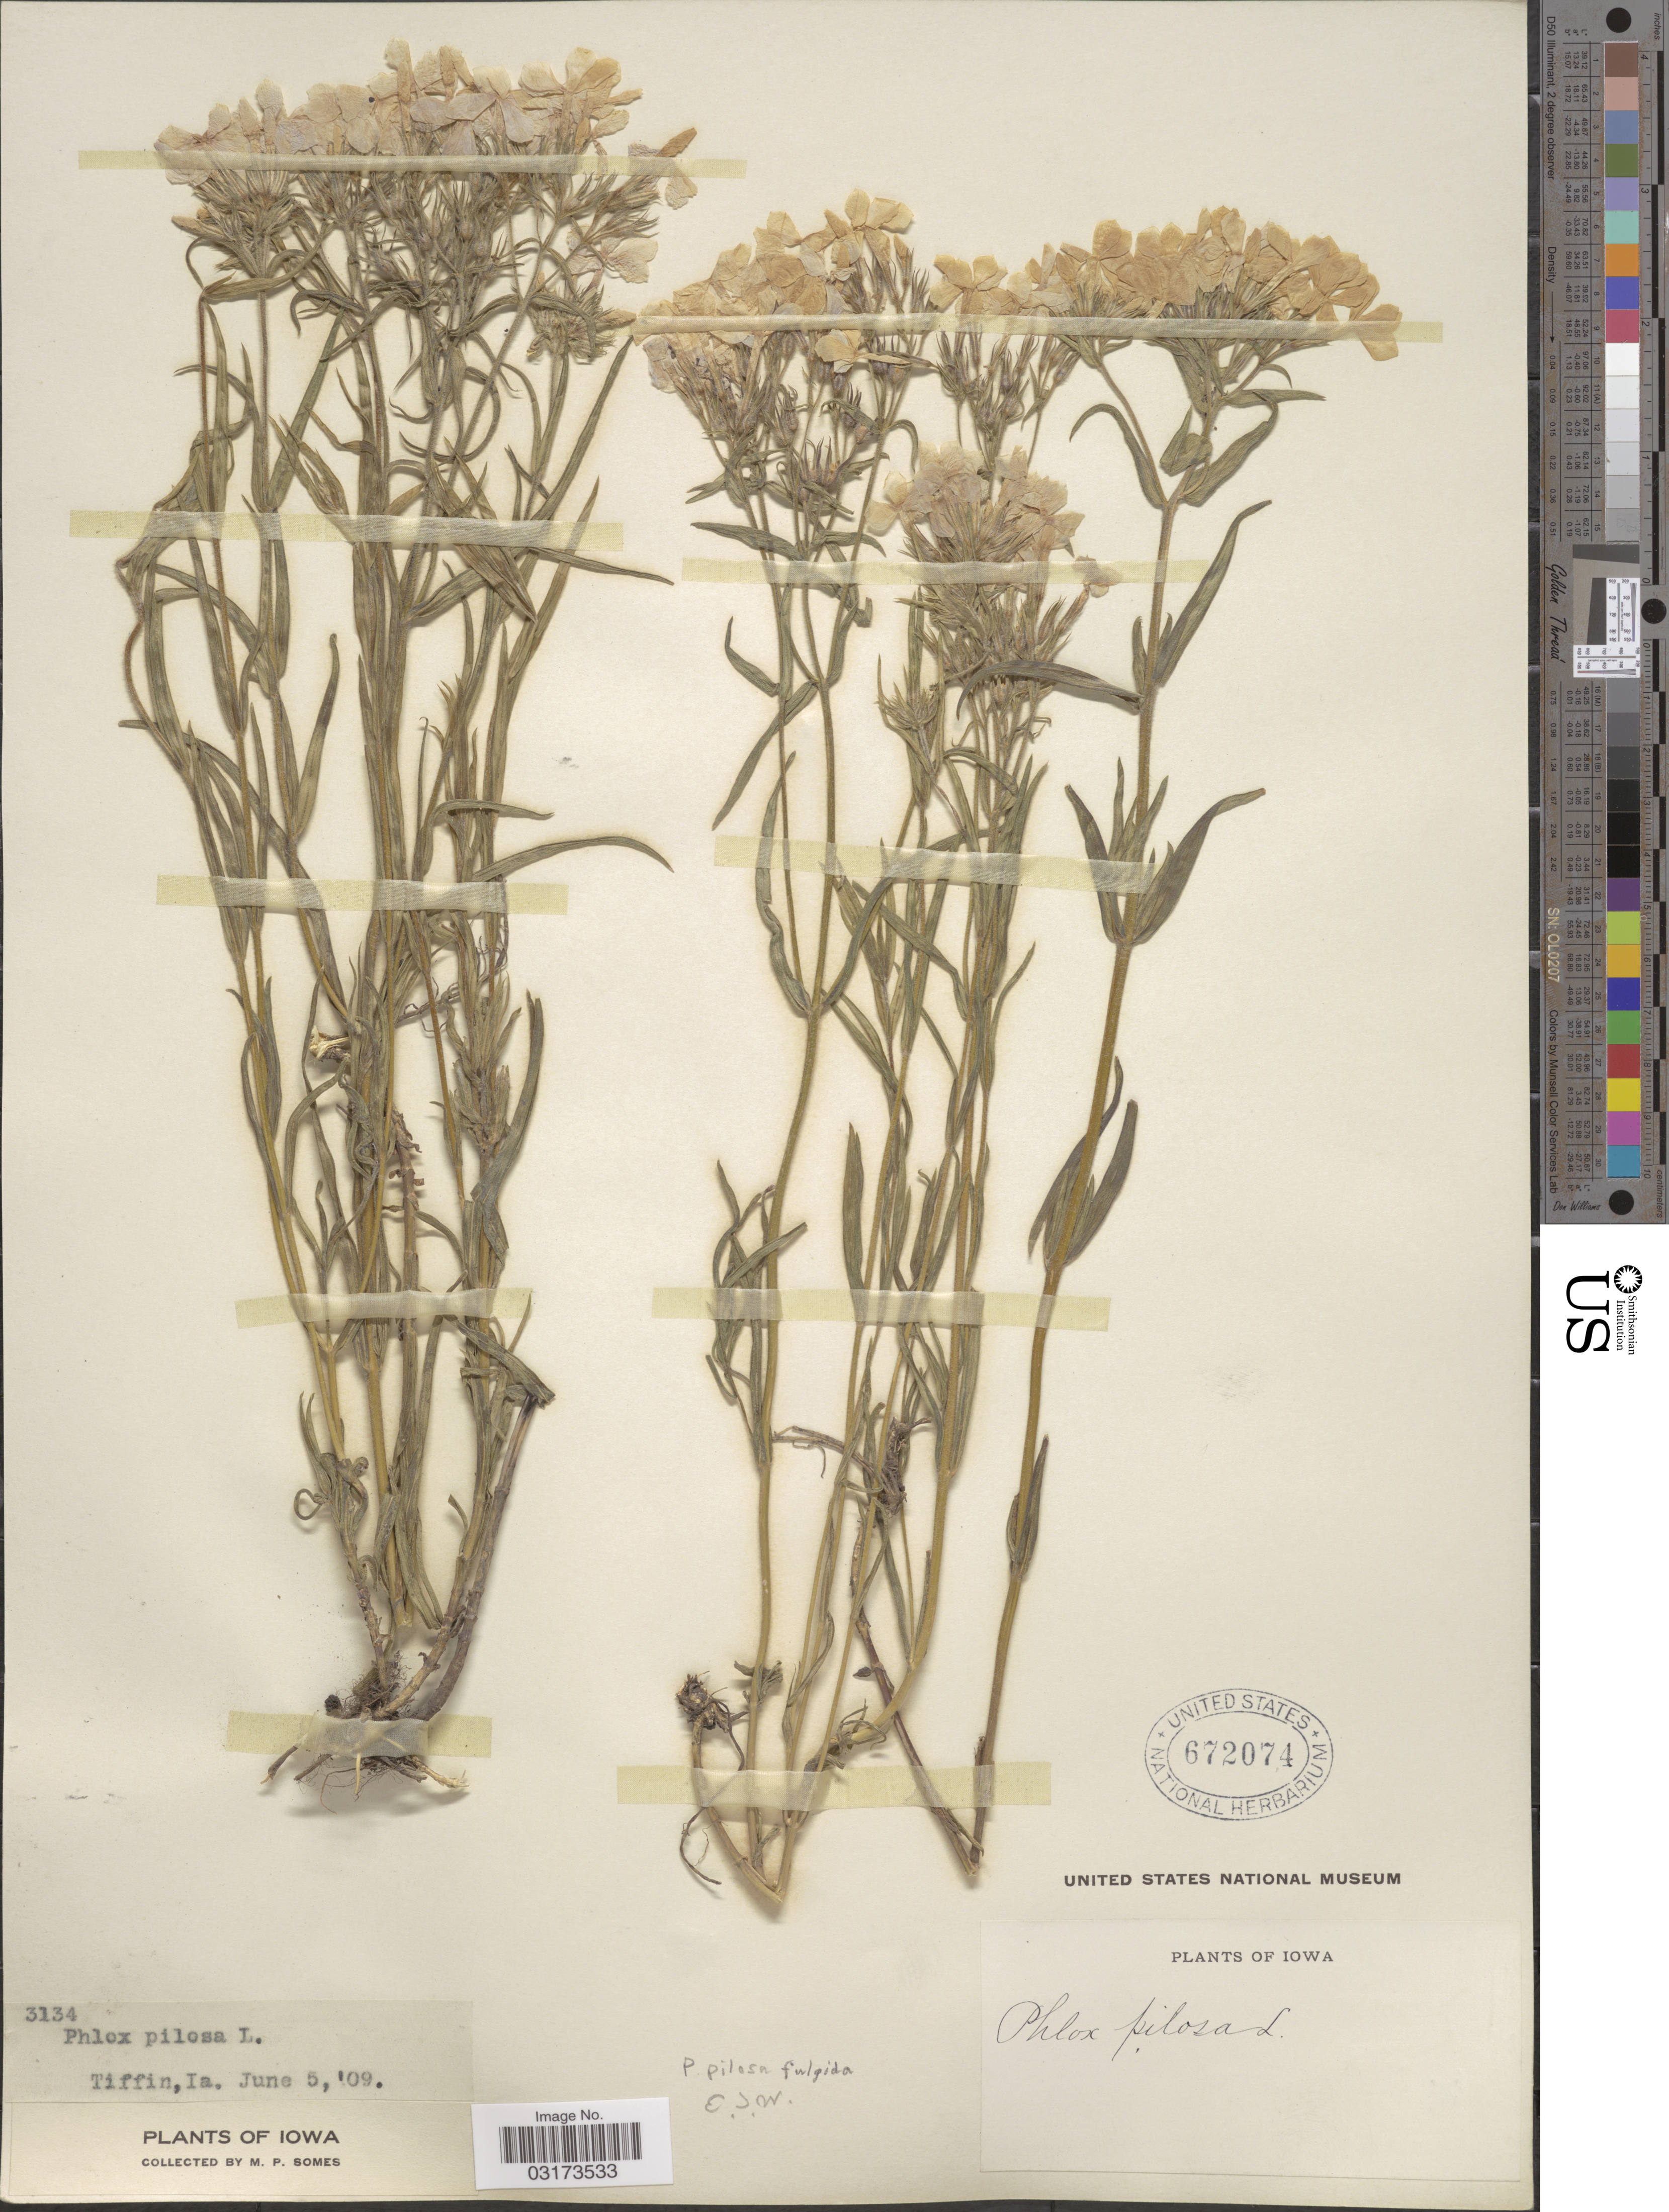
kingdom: Plantae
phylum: Tracheophyta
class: Magnoliopsida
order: Ericales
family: Polemoniaceae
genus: Phlox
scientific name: Phlox pilosa subsp. fulgida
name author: (Wherry) Wherry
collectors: M. Somes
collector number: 3134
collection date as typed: Transcribed d/m/y: 5/6/9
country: United States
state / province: Iowa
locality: Tiffin.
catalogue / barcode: US 672074